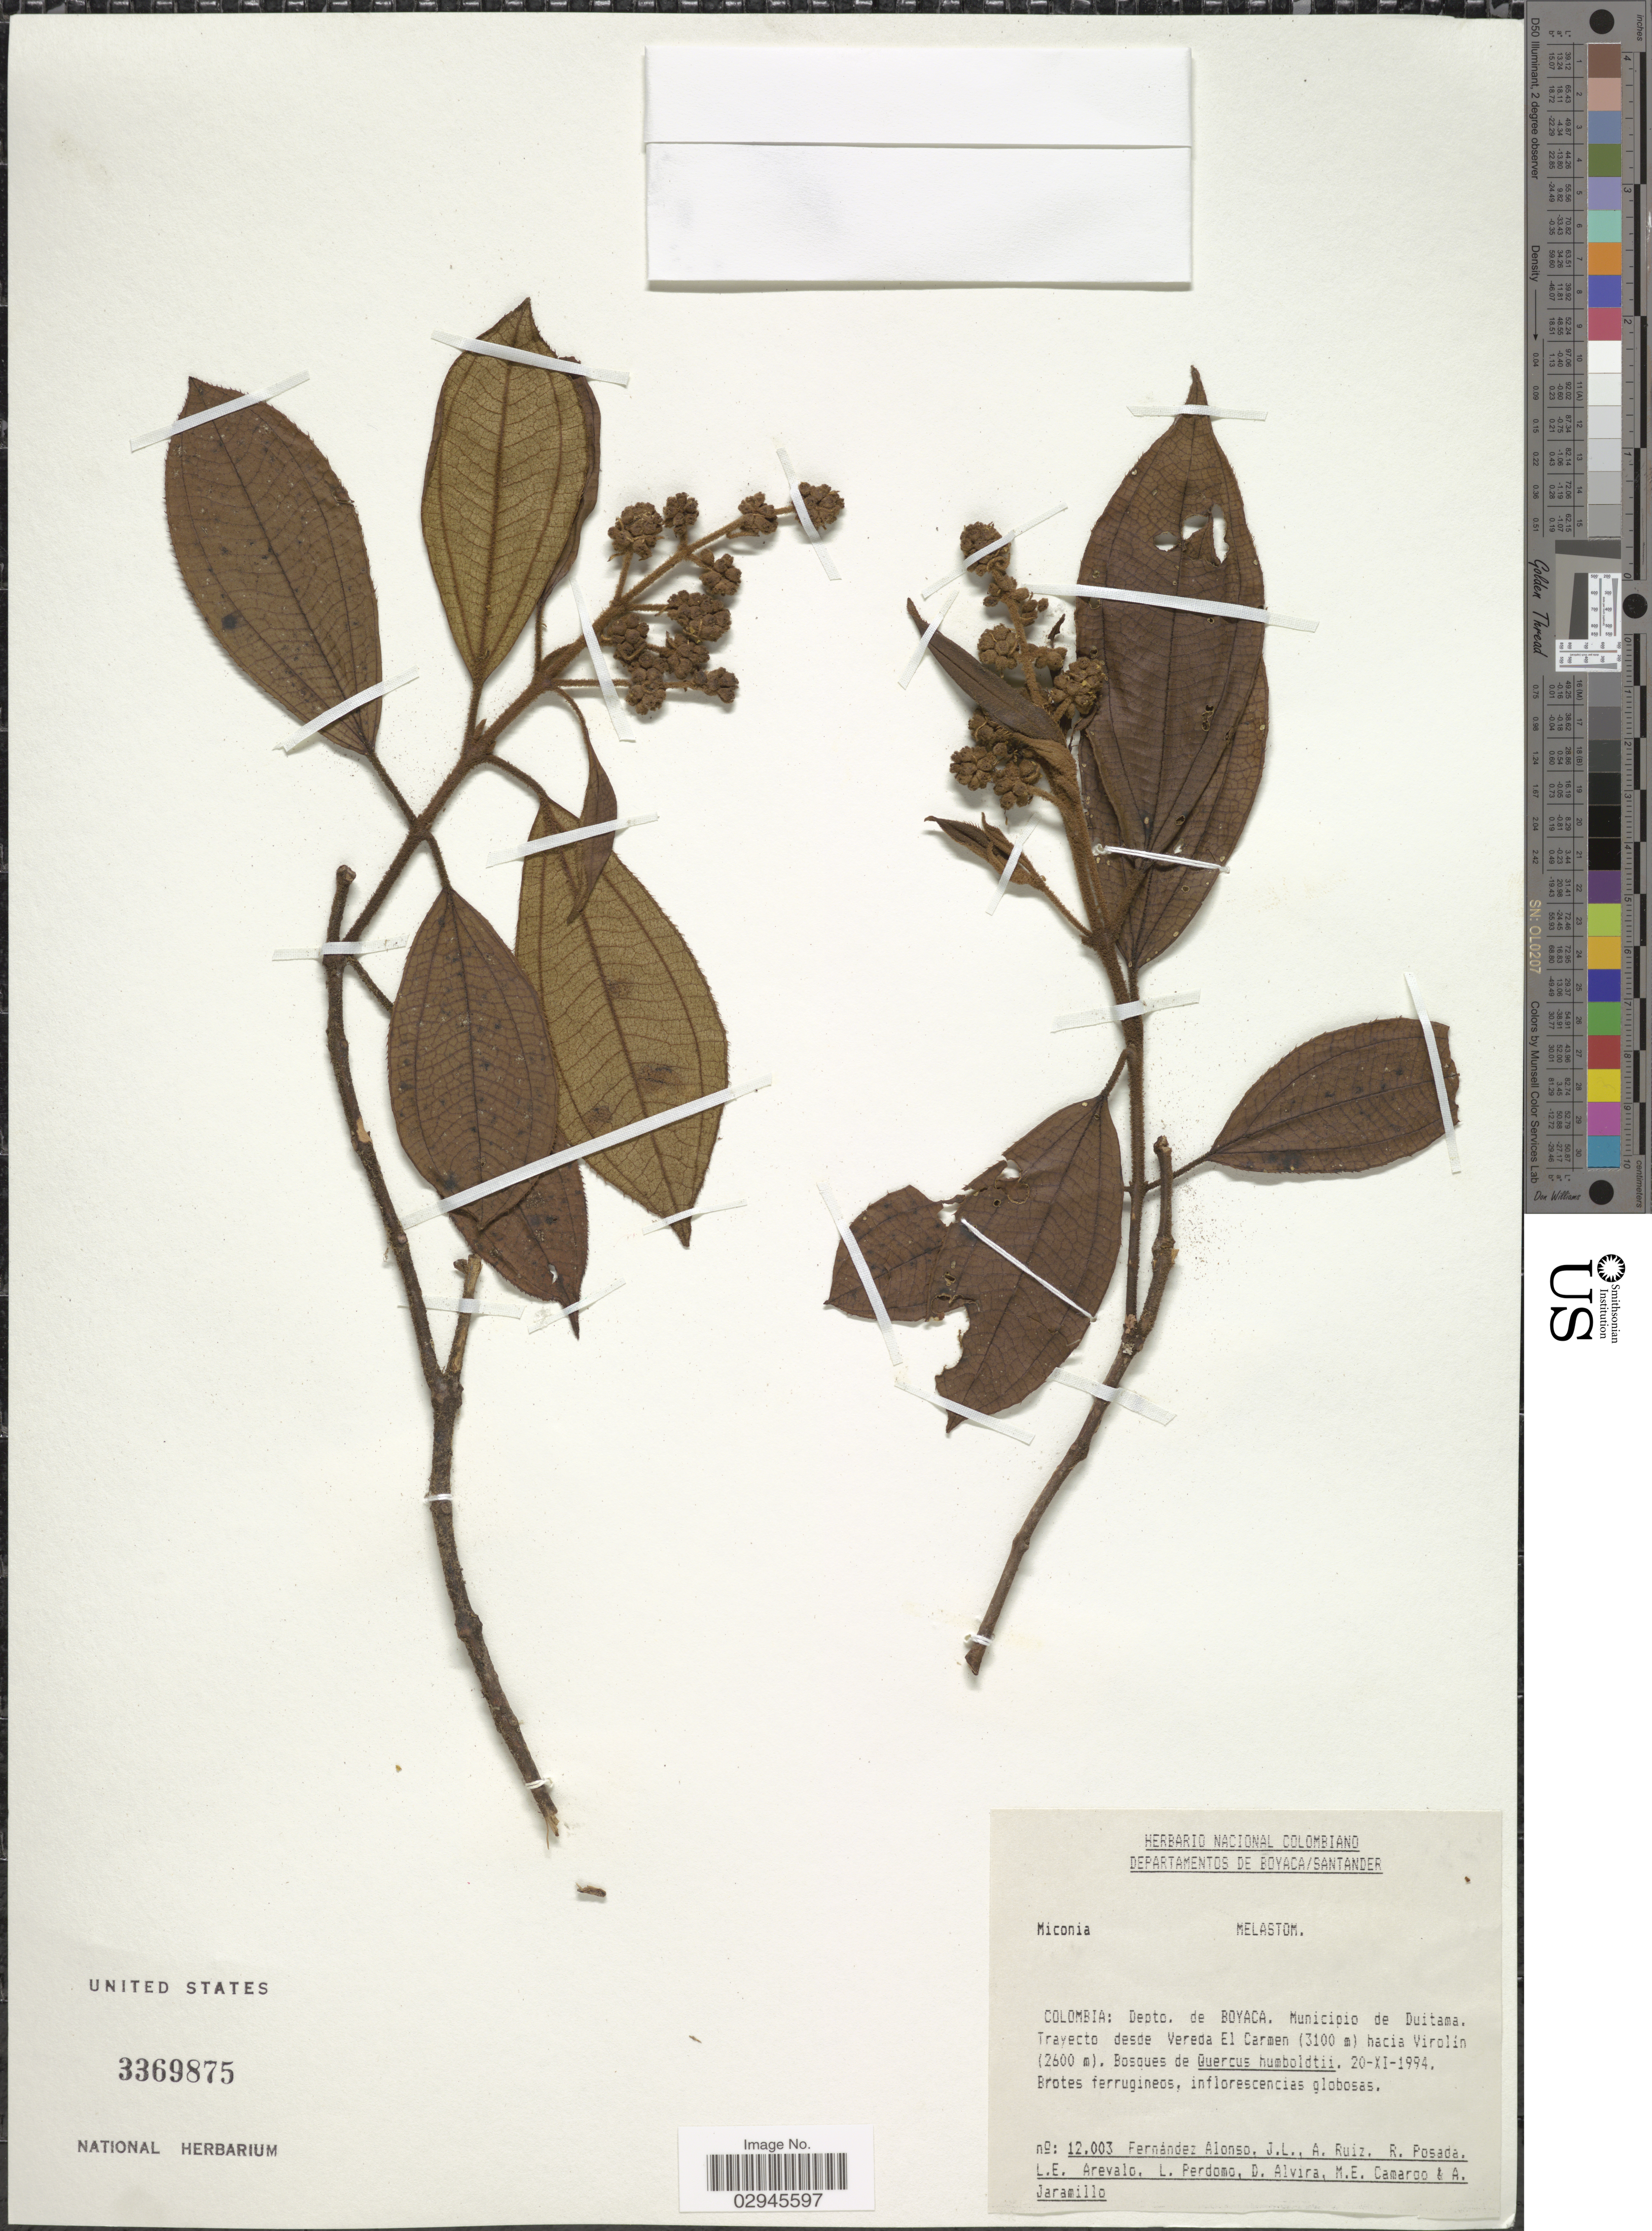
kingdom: Plantae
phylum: Tracheophyta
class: Magnoliopsida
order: Myrtales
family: Melastomataceae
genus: Miconia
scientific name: Miconia sp.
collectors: J. Fernandez-Alonso, A. Ruiz, R. Posada, L. Arevalo & et al.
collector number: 12003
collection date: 1994-11-20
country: Colombia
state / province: Boyacá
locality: Depto. de Boyaca. Municipio de Duitama. Trayecto desde Vereda El Carmen hacia Virolín.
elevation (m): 2600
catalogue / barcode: US 3369875